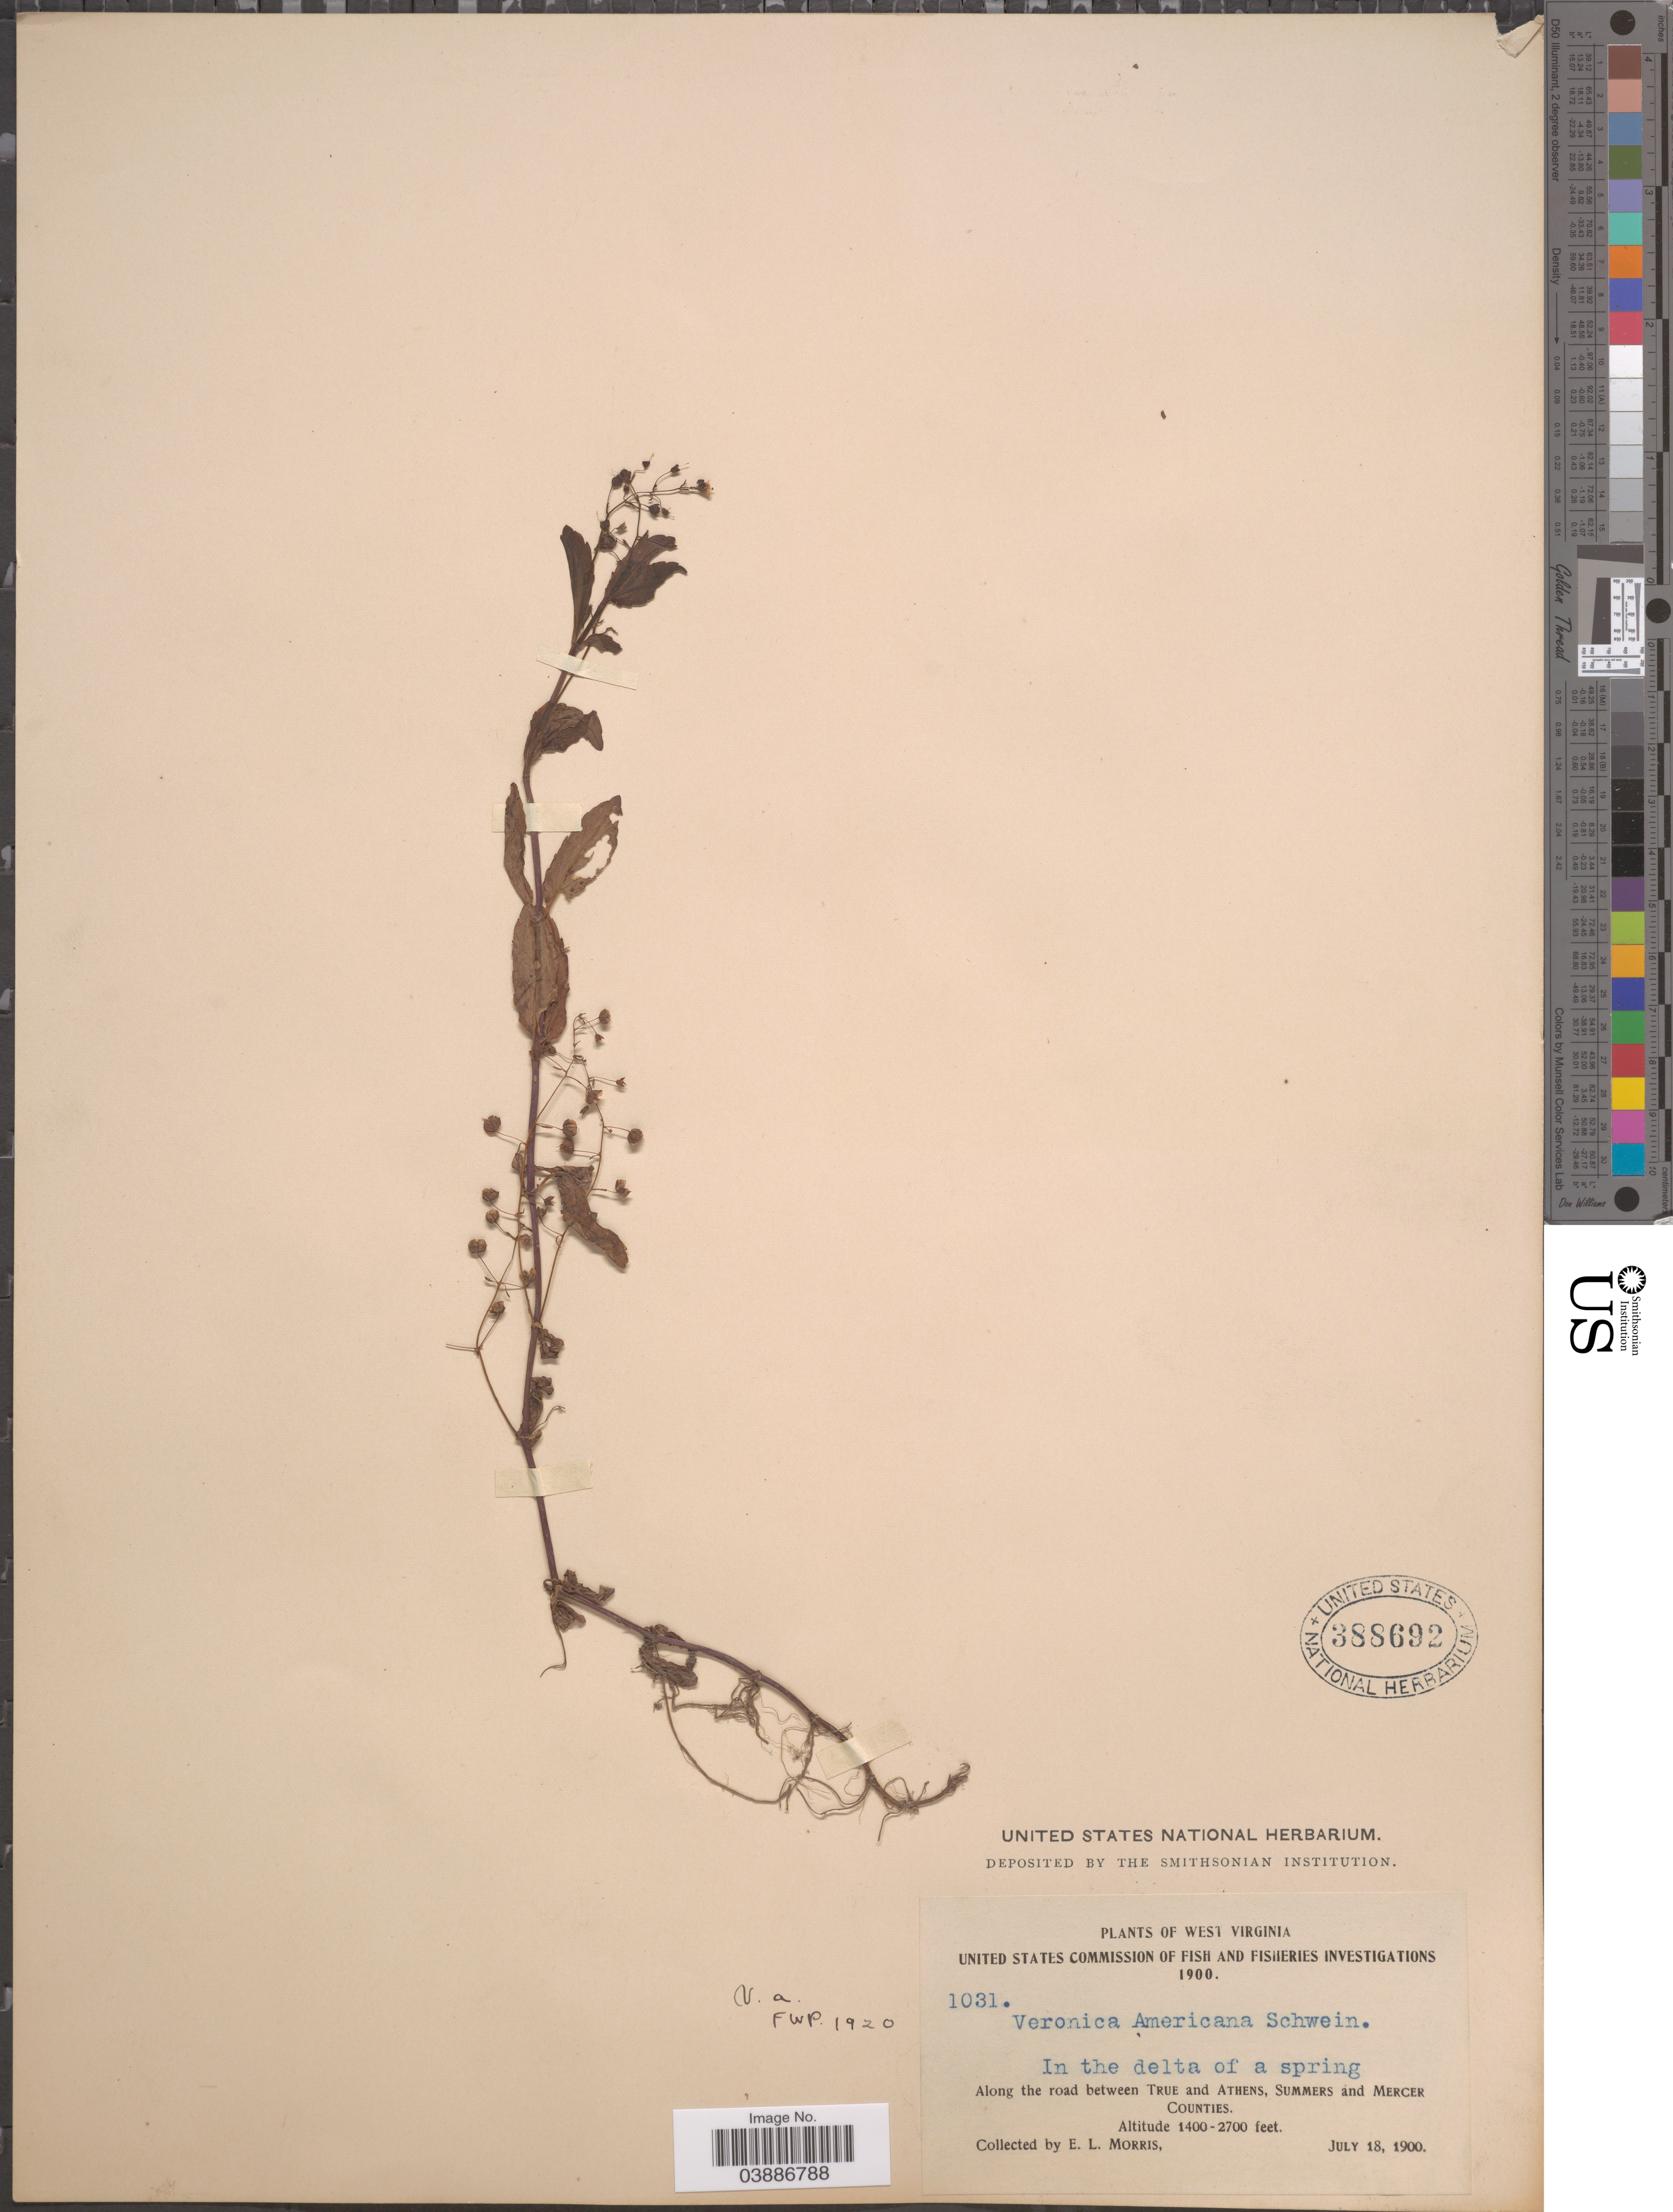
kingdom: Plantae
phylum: Tracheophyta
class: Magnoliopsida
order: Lamiales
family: Plantaginaceae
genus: Veronica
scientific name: Veronica americana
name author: Schwein. ex Benth.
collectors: E. Morris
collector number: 1031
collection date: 1900-07-18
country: United States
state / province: West Virginia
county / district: Mercer / Summers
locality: Along the road between True and Athens, Summers and Mercer Counties.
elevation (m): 427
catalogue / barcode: US 388692